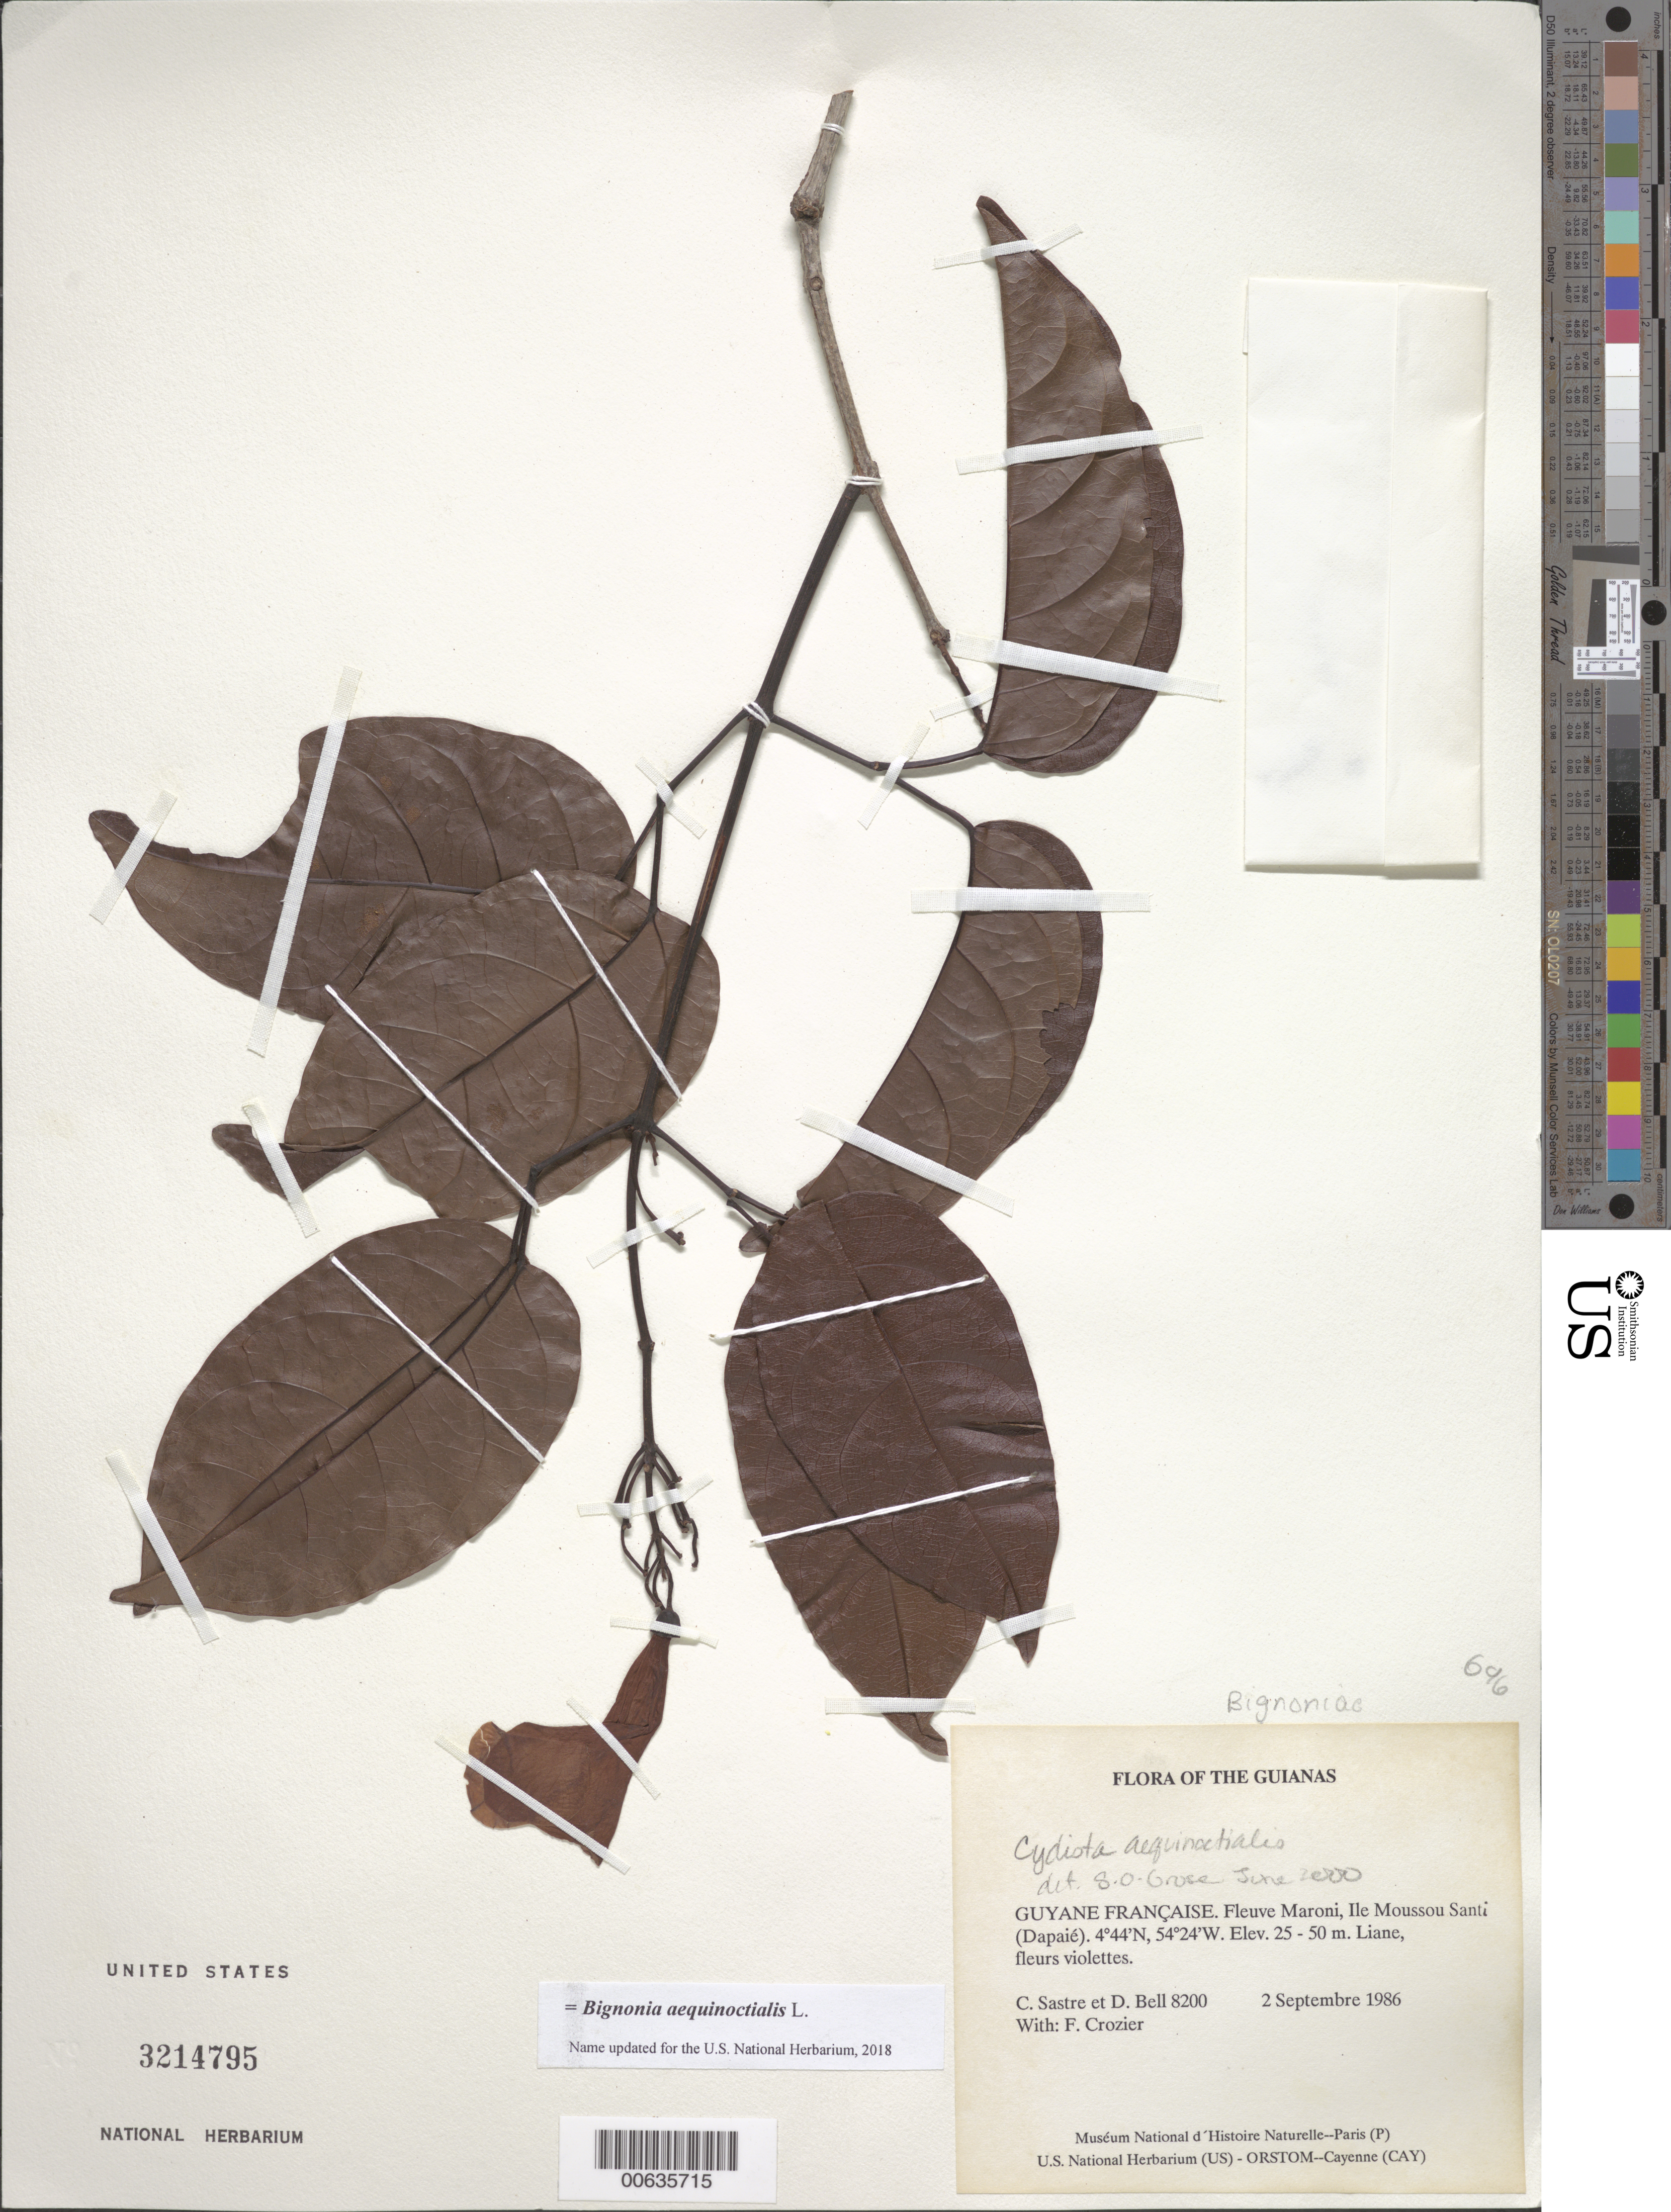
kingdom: Plantae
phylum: Tracheophyta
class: Magnoliopsida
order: Lamiales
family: Bignoniaceae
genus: Bignonia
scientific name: Bignonia aequinoctialis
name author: L.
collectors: C. H. L. Sastre, D. A. Bell & F. Crozier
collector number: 8200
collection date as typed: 2 September 1986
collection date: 1986-09-02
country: French Guiana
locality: Fleuve Maroni, Ile Moussou Santi (Dapaié)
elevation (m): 25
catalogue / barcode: US 3214795-2